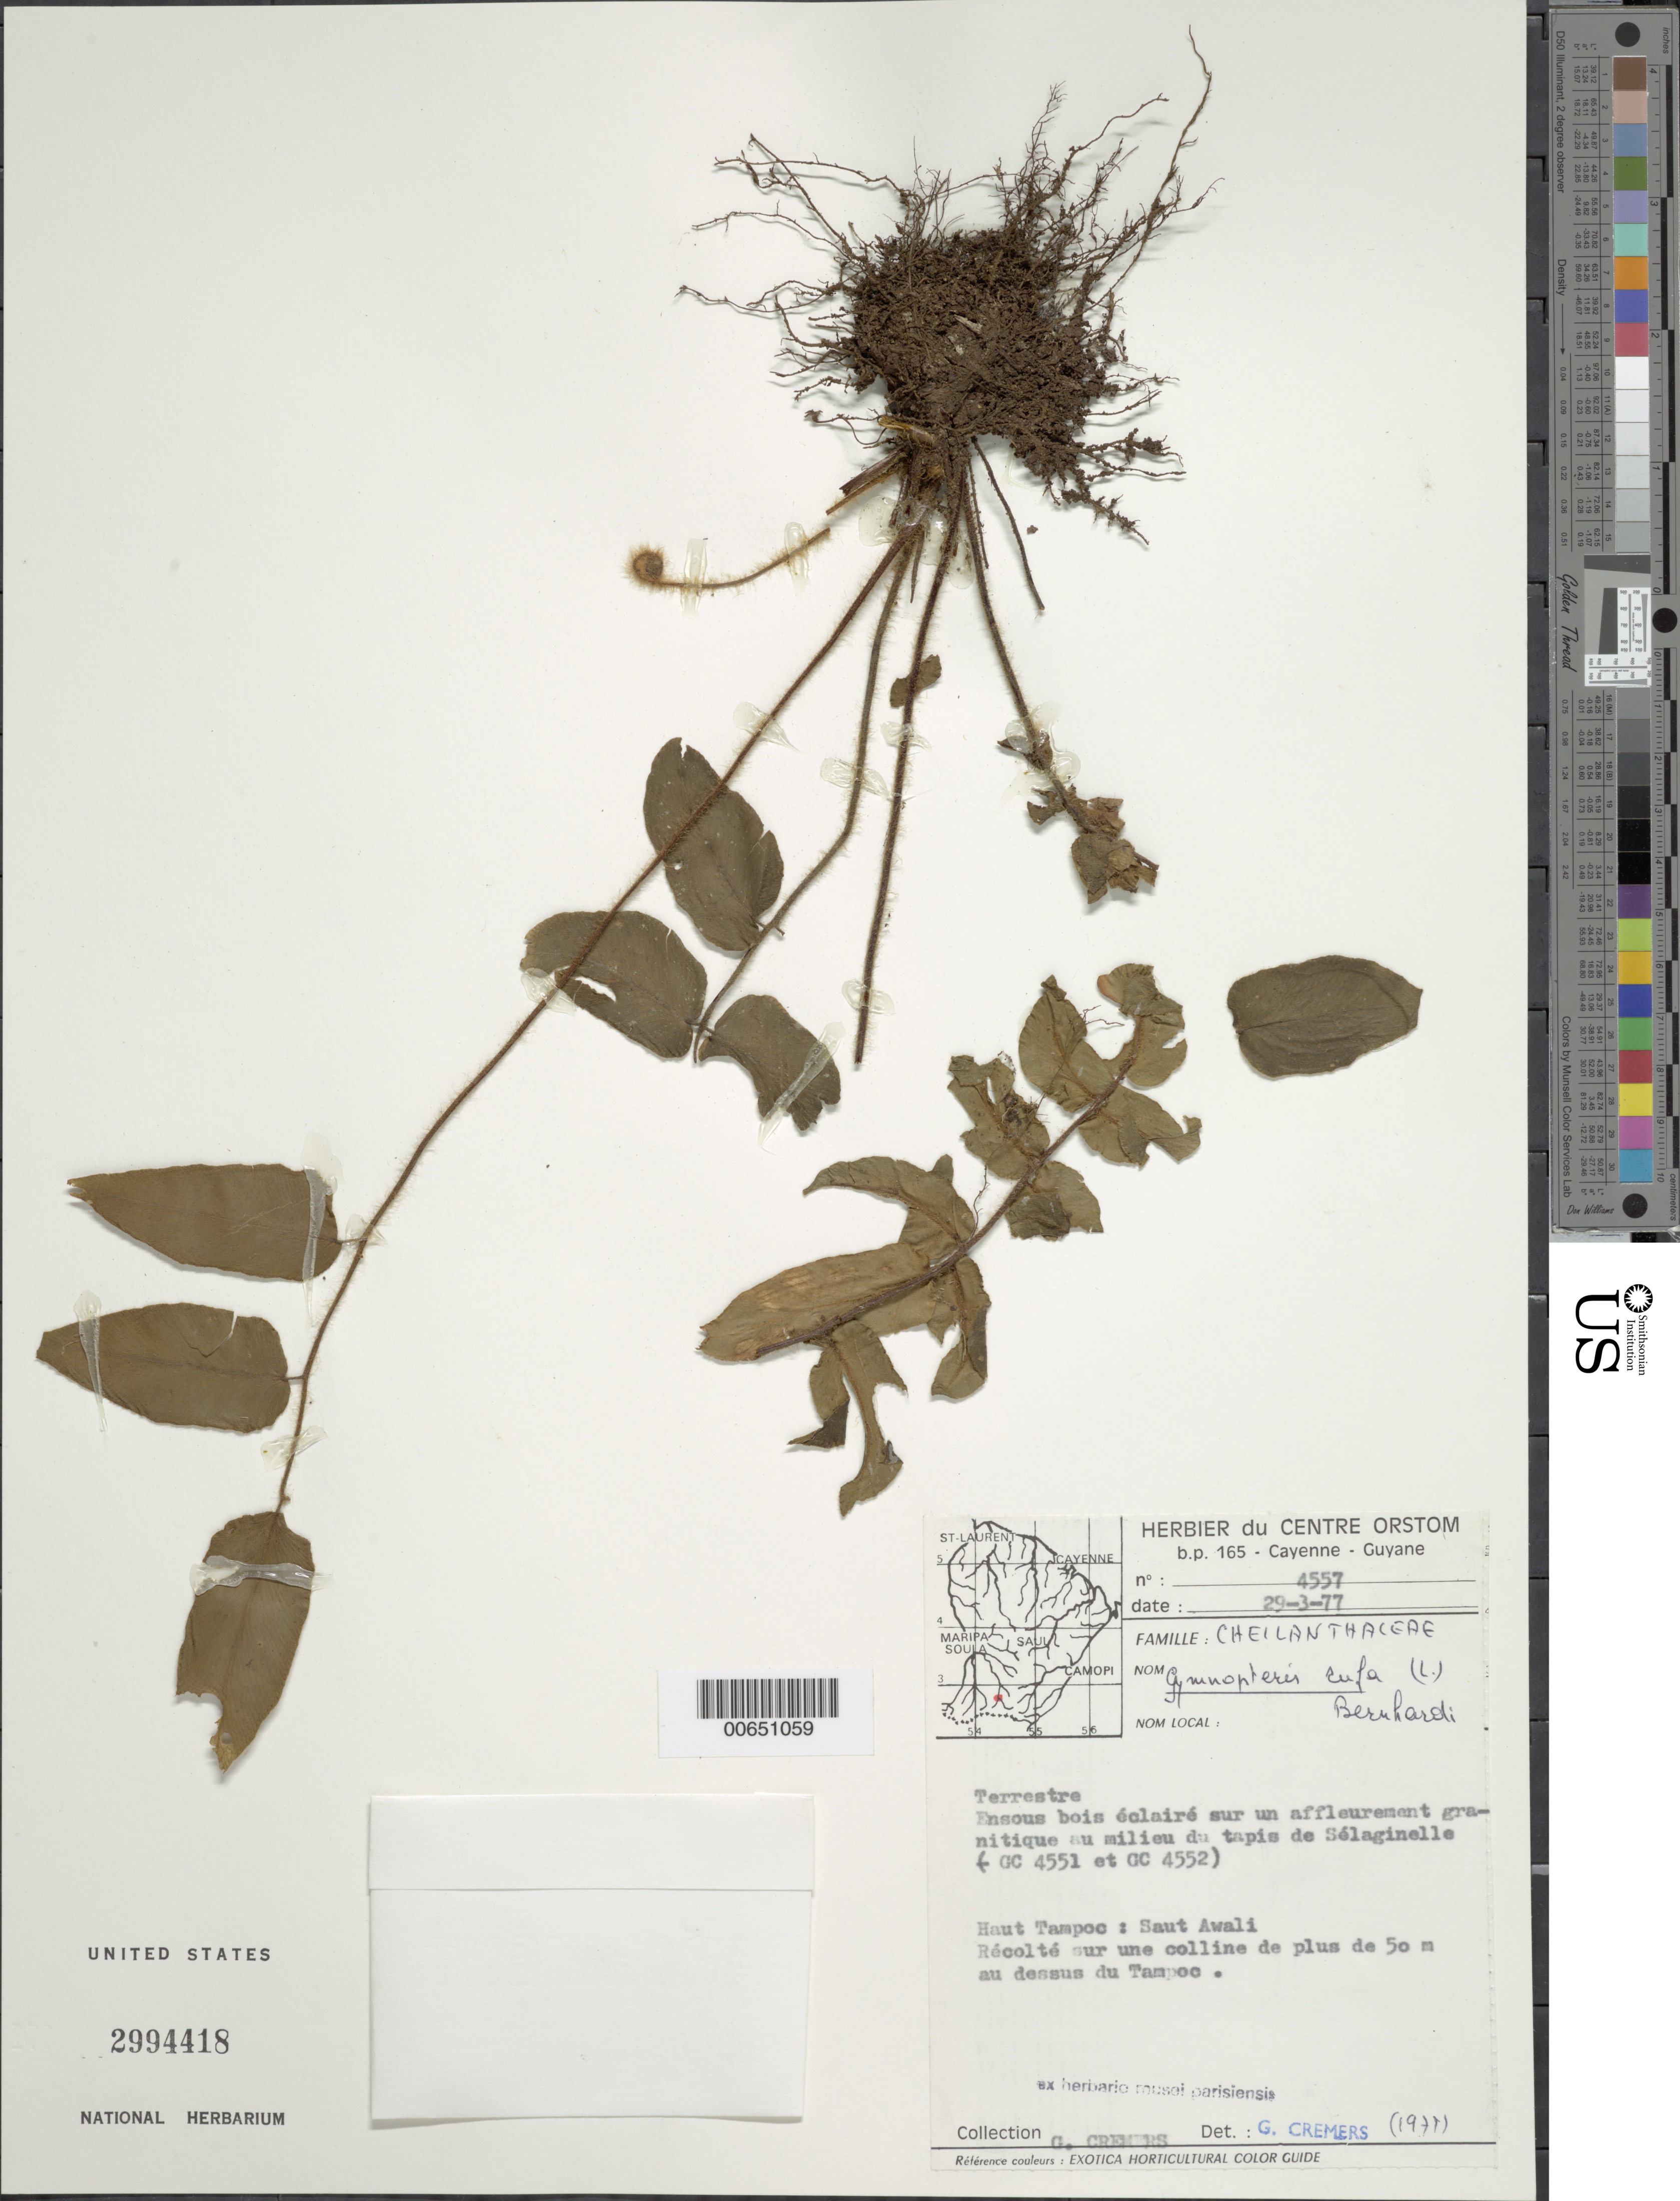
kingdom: Plantae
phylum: Tracheophyta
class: Polypodiopsida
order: Polypodiales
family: Pteridaceae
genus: Hemionitis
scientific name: Hemionitis rufa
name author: (L.) Sw.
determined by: Cremers, Georges A.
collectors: G. Cremers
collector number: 4557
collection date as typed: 29-Mar-77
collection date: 1977-03-29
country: French Guiana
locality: Haut Tampoc, Awali Soula, sur une colline de plus de 50 m au dessus du Tampoc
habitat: Sur un affleurement granitique au milieu du tapis de Selaginelle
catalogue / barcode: US 2994418